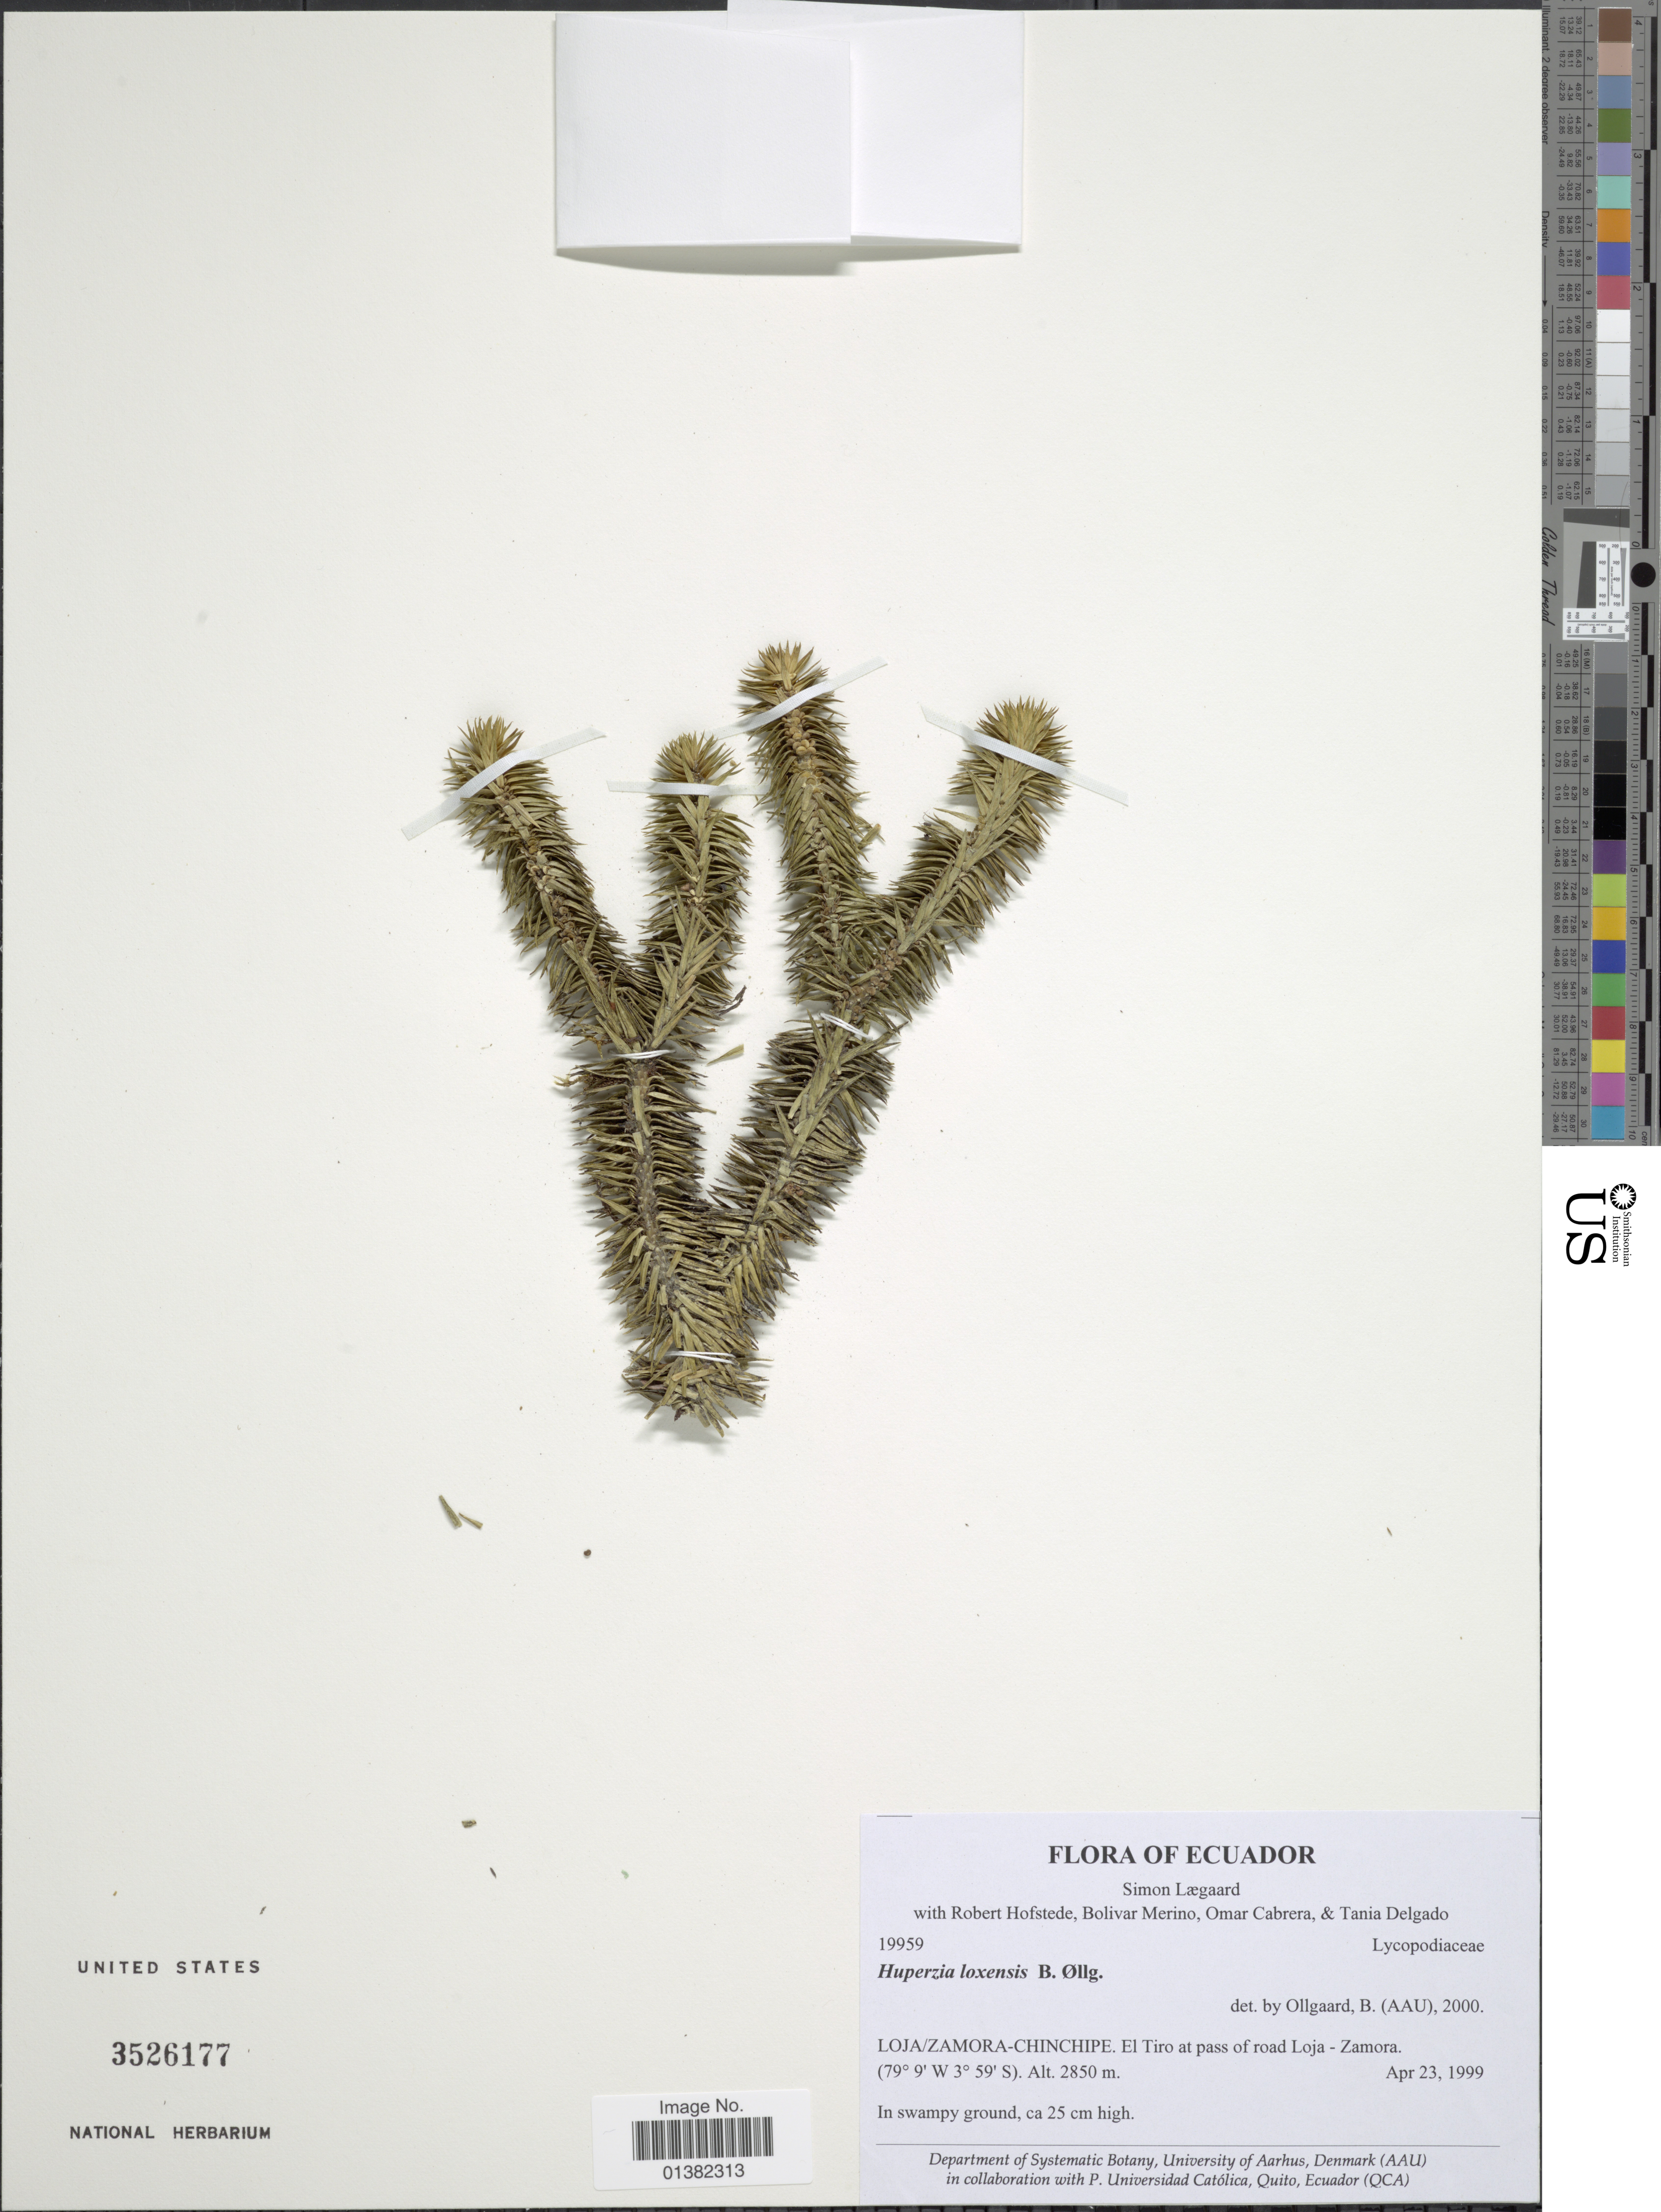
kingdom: Plantae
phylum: Tracheophyta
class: Lycopodiopsida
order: Lycopodiales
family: Lycopodiaceae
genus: Phlegmariurus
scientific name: Phlegmariurus loxensis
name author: (B. Øllg.) B. Øllg.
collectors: S. Lægaard, R. Hofstede, B. Merino, O. Cabrera & T. Delgado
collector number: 19959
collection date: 1999-04-23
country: Ecuador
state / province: Loja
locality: Zamora-Chinchipe. El Tiro at pass of road Loja-Zamora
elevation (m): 2850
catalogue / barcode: US 3526177